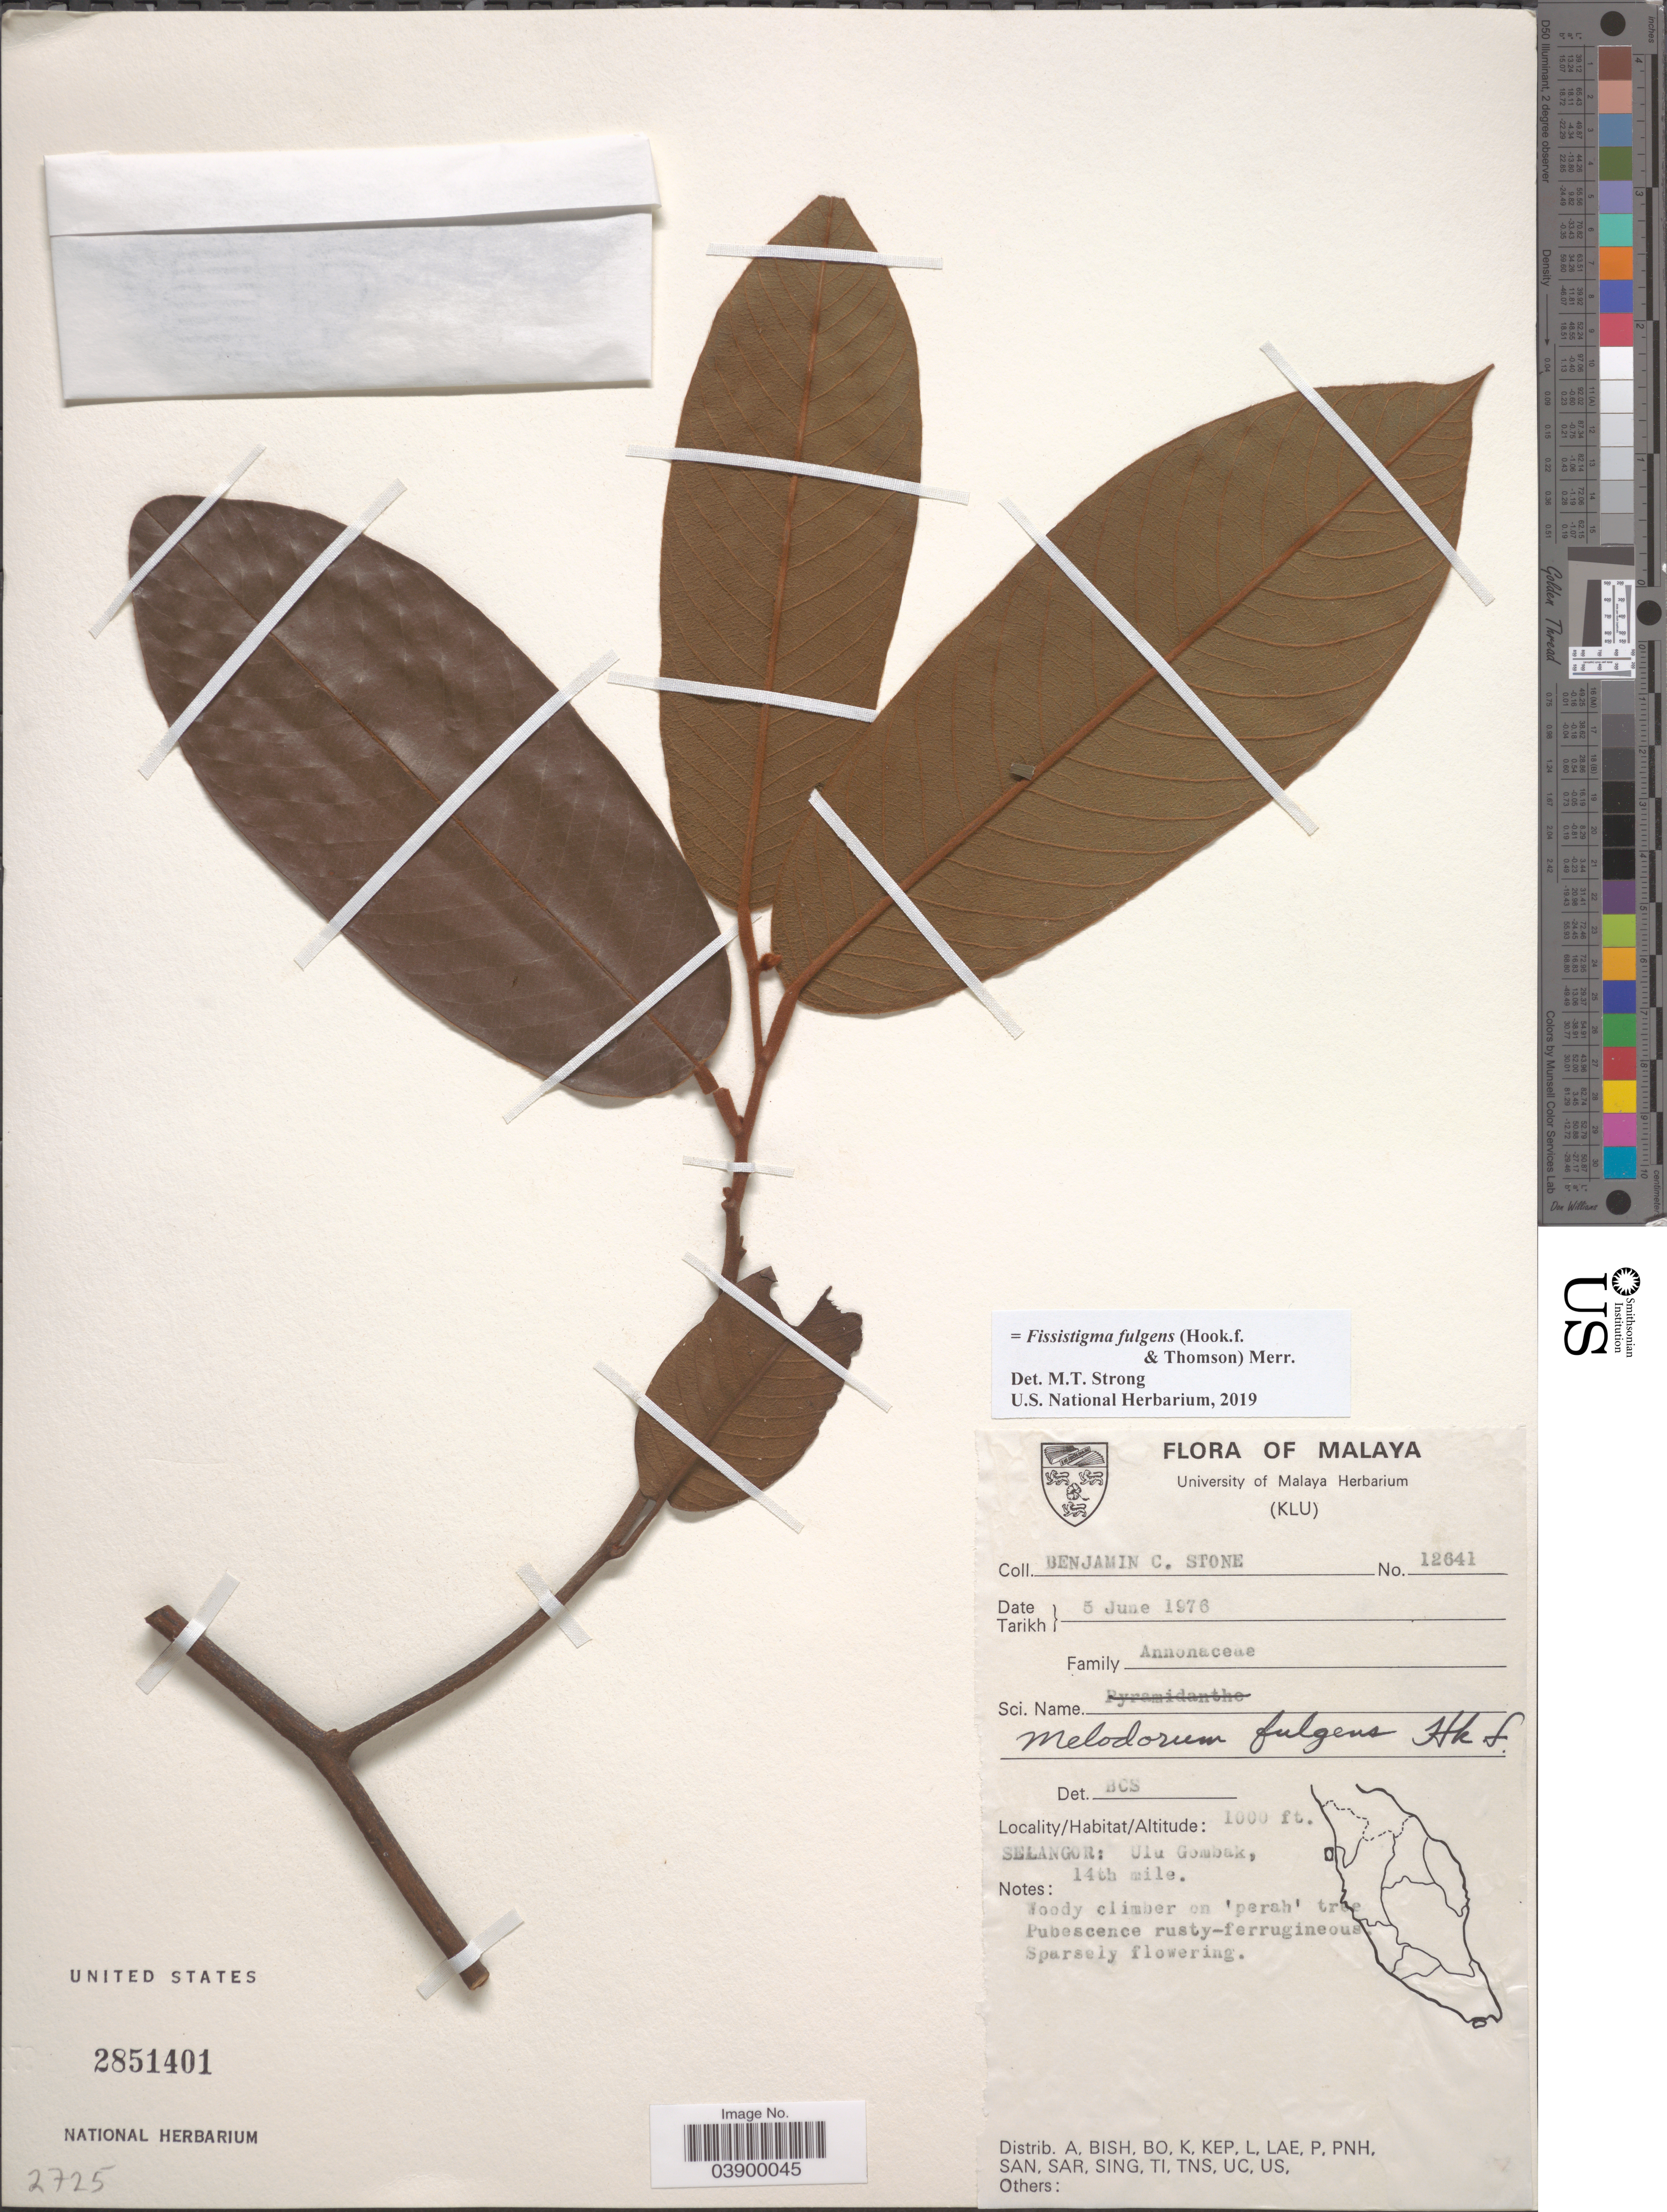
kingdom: Plantae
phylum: Tracheophyta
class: Magnoliopsida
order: Magnoliales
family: Annonaceae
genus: Fissistigma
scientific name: Fissistigma fulgens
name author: (Hook. f. & Thomson) Merr.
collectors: B. C. Stone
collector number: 12641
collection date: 1976-06-05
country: Malaysia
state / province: Selangor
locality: Malaya. Ulu Gombak.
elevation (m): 305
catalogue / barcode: US 2851401